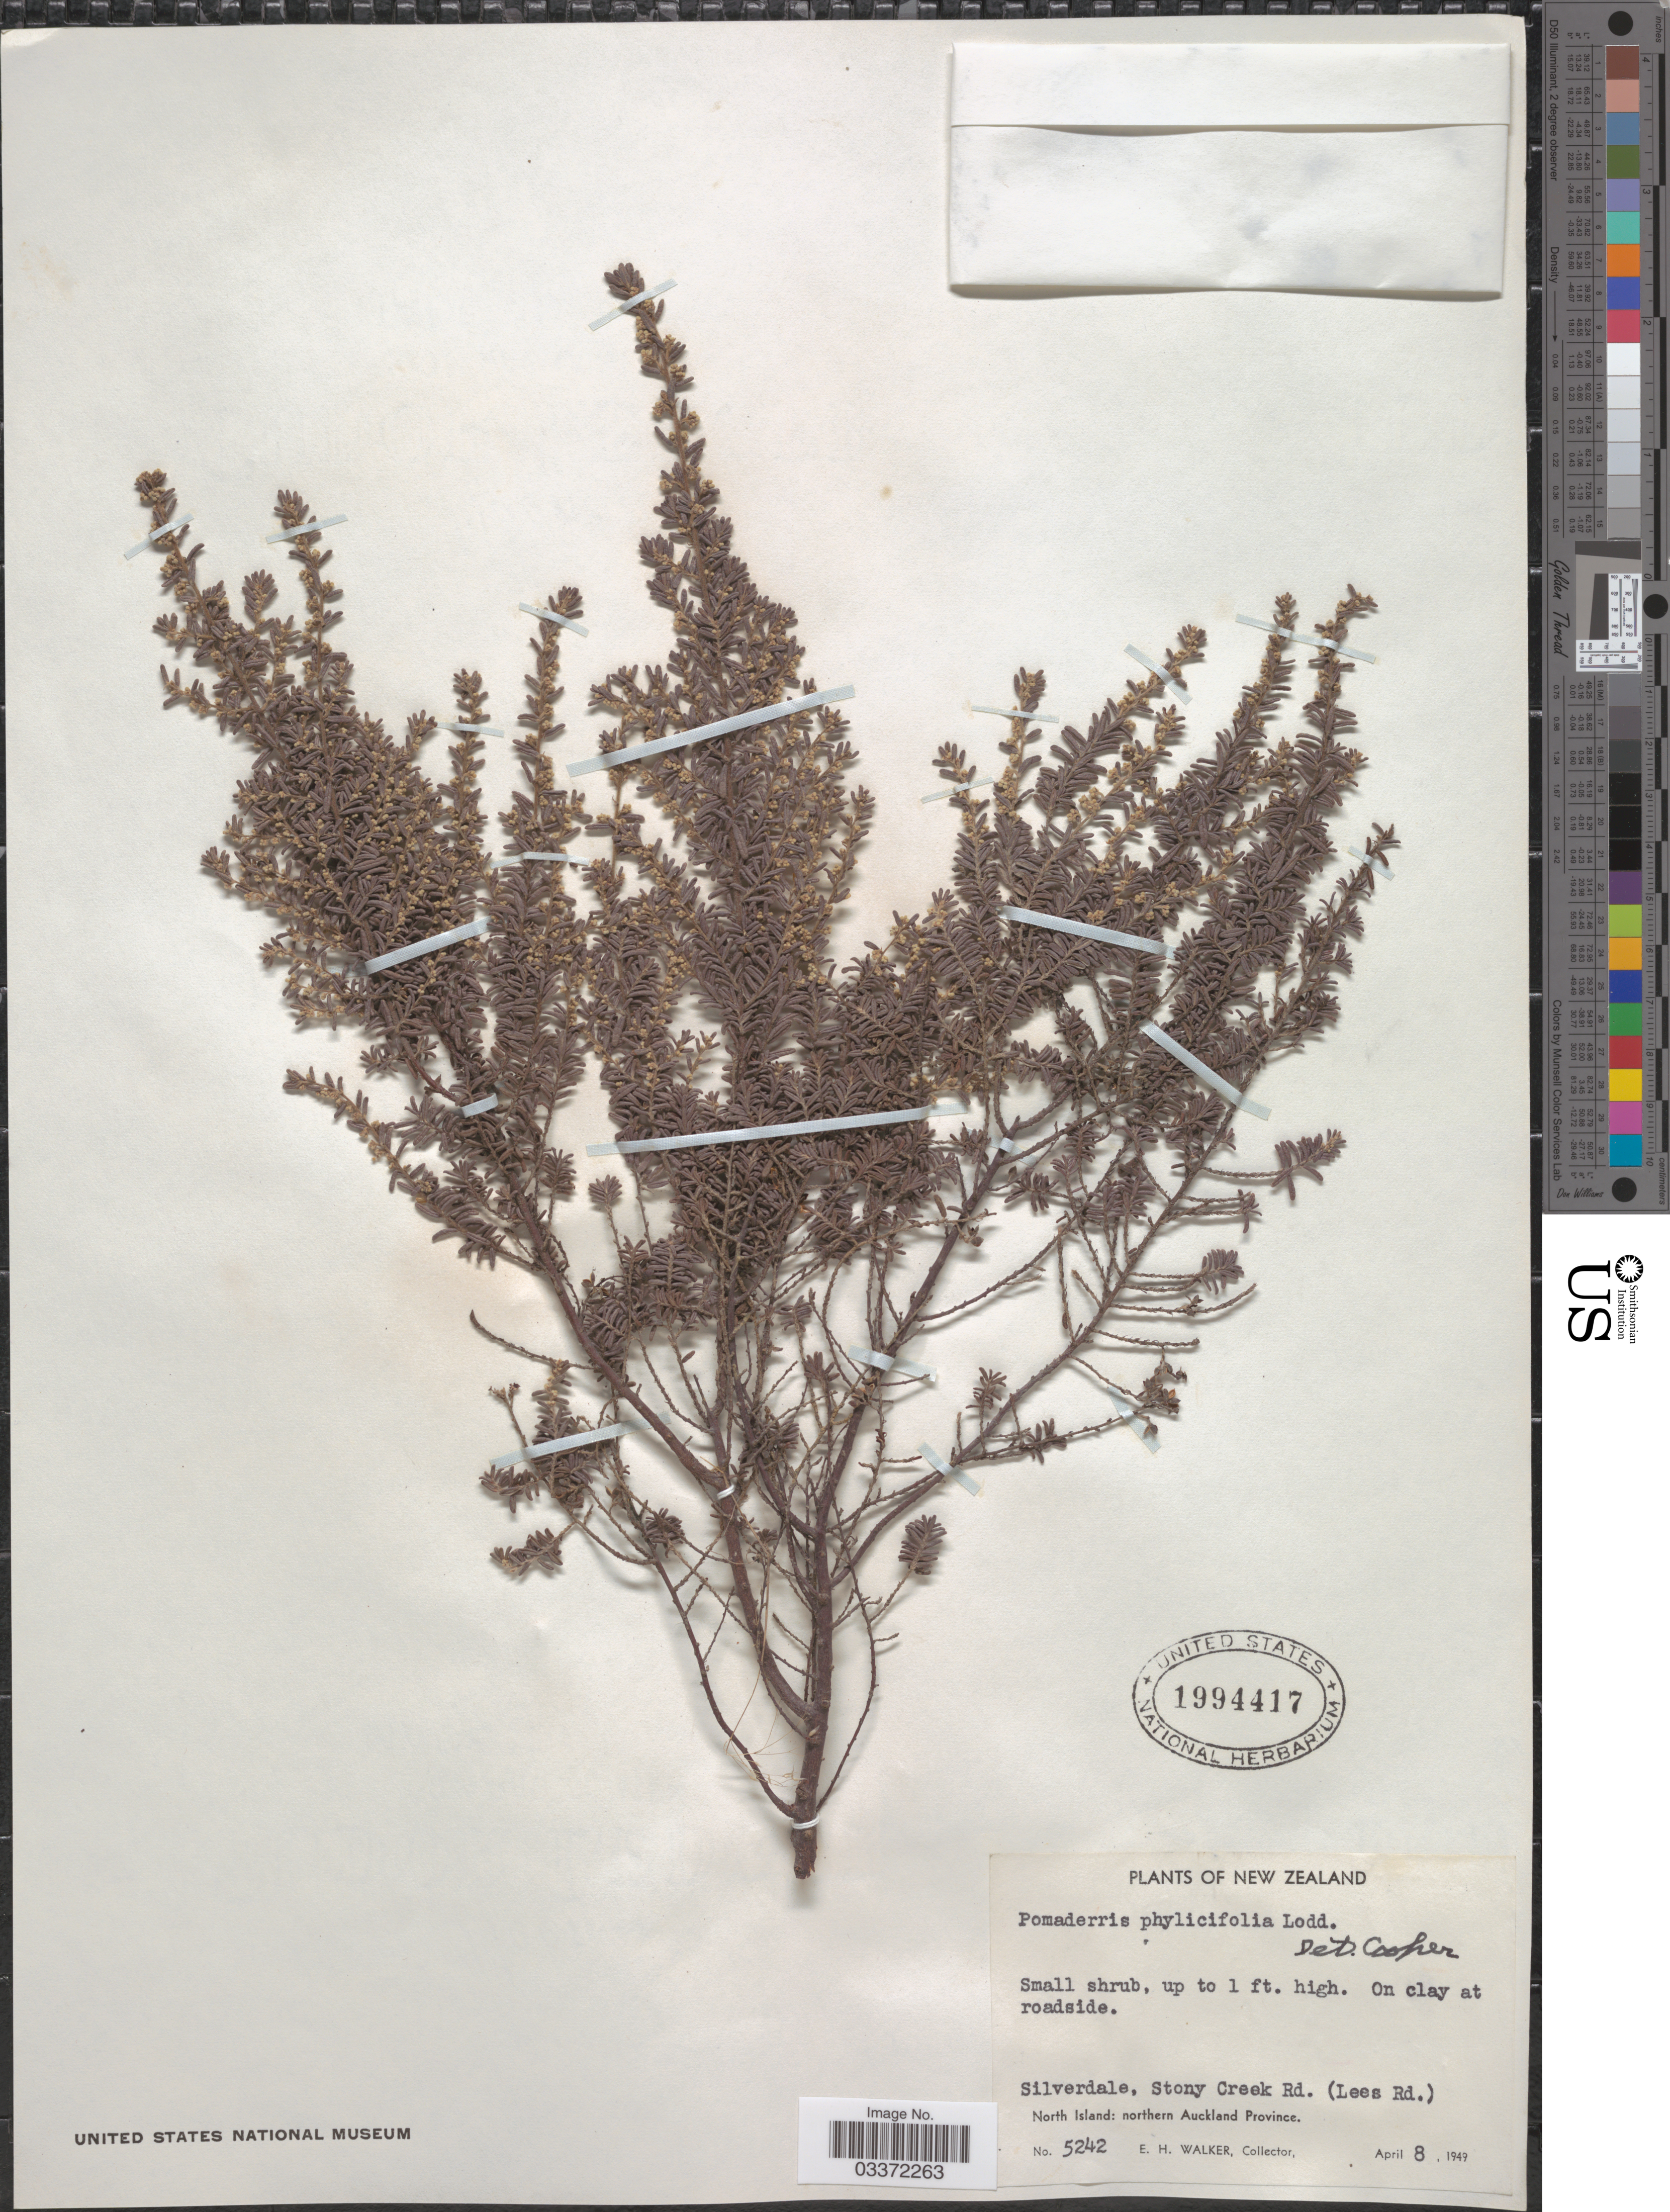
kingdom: Plantae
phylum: Tracheophyta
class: Magnoliopsida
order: Rosales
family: Rhamnaceae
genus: Pomaderris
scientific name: Pomaderris phylicifolia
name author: Link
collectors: E. H. Walker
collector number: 5242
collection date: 1949-04-08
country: New Zealand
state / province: Auckland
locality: Silverdale, Stony Creek Rd. (Lees Rd.), North Island: northern Auckland Province.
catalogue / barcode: US 1994417